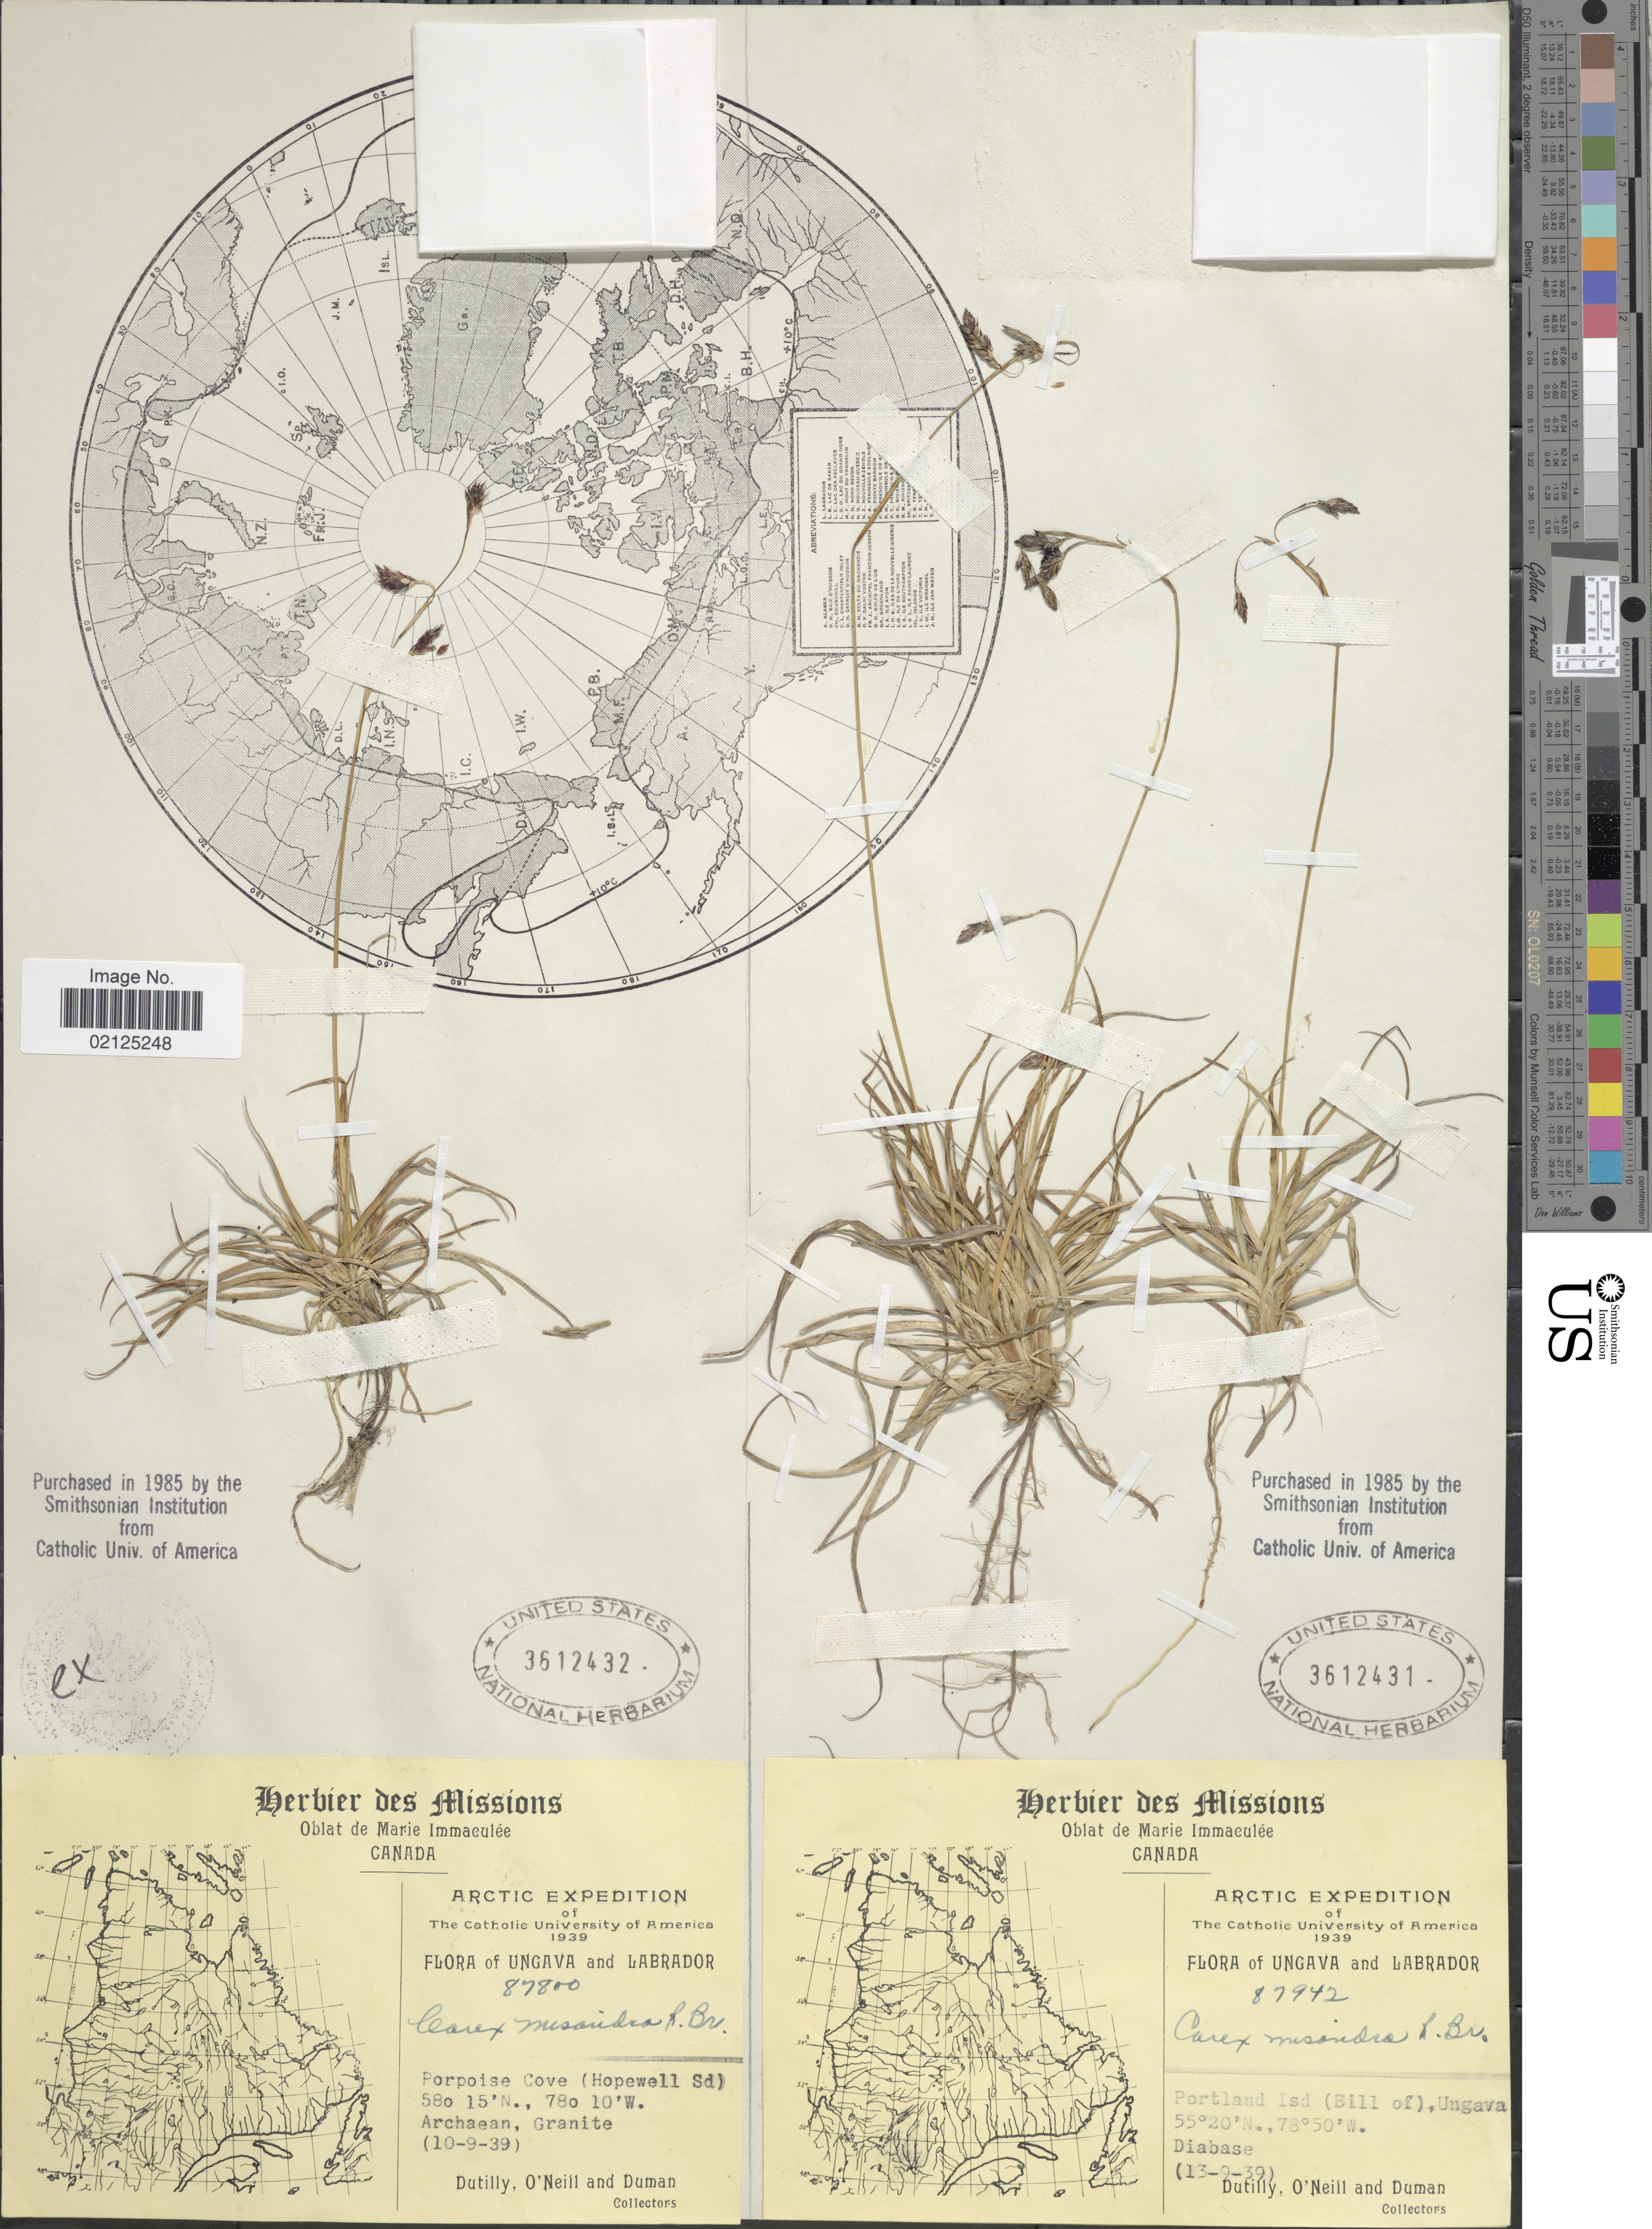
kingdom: Plantae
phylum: Tracheophyta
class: Liliopsida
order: Poales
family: Cyperaceae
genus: Carex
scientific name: Carex fuliginosa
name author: Schkuhr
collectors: -. Dutilly, O' Neill & -. Duman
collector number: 87942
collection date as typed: Transcribed d/m/y: 13/9/39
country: Canada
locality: Arctic, Ungava, Portland Ids (Bill of)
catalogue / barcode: US 3612431